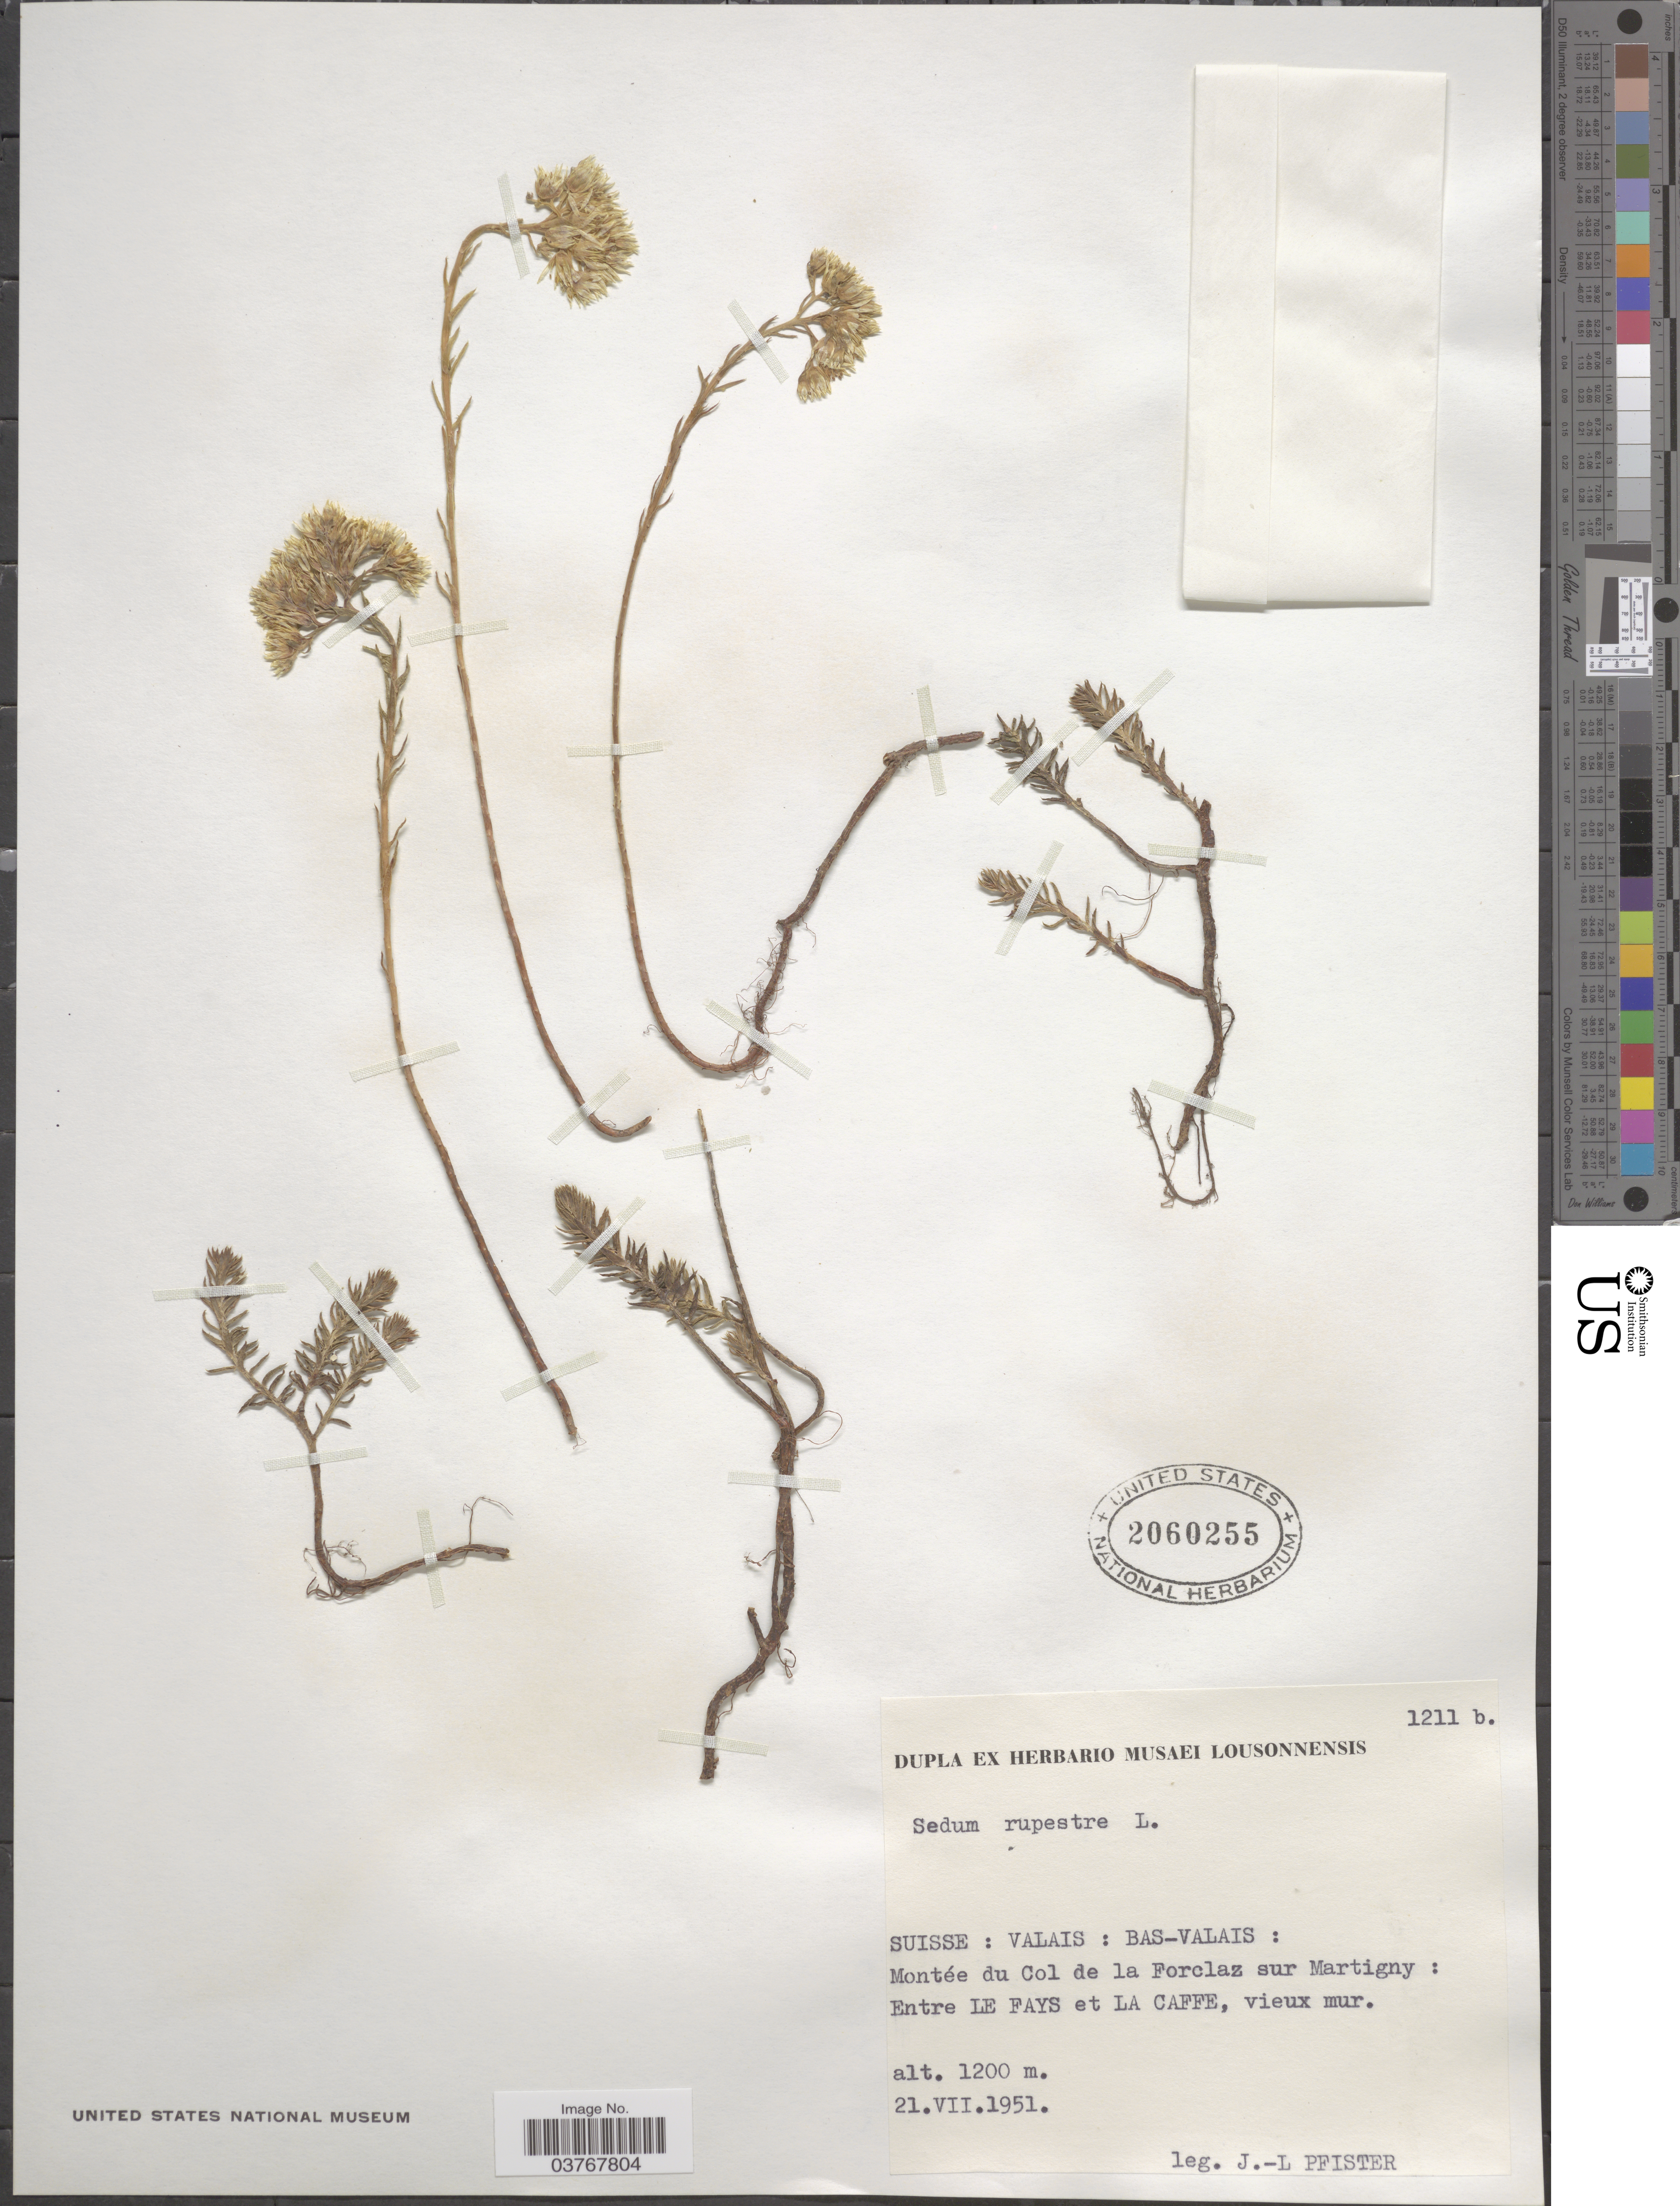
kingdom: Plantae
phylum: Tracheophyta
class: Magnoliopsida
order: Saxifragales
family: Crassulaceae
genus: Petrosedum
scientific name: Petrosedum rupestre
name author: (L.) P.V. Heath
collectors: J. Pfister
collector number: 1211b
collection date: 1951-07-21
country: Switzerland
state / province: Valais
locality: Suisse: Bas-Valais: Montée du Col de la Forclaz sur Martigny: Entre Le Fays et La Caffe, vieux mur.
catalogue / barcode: US 2060255